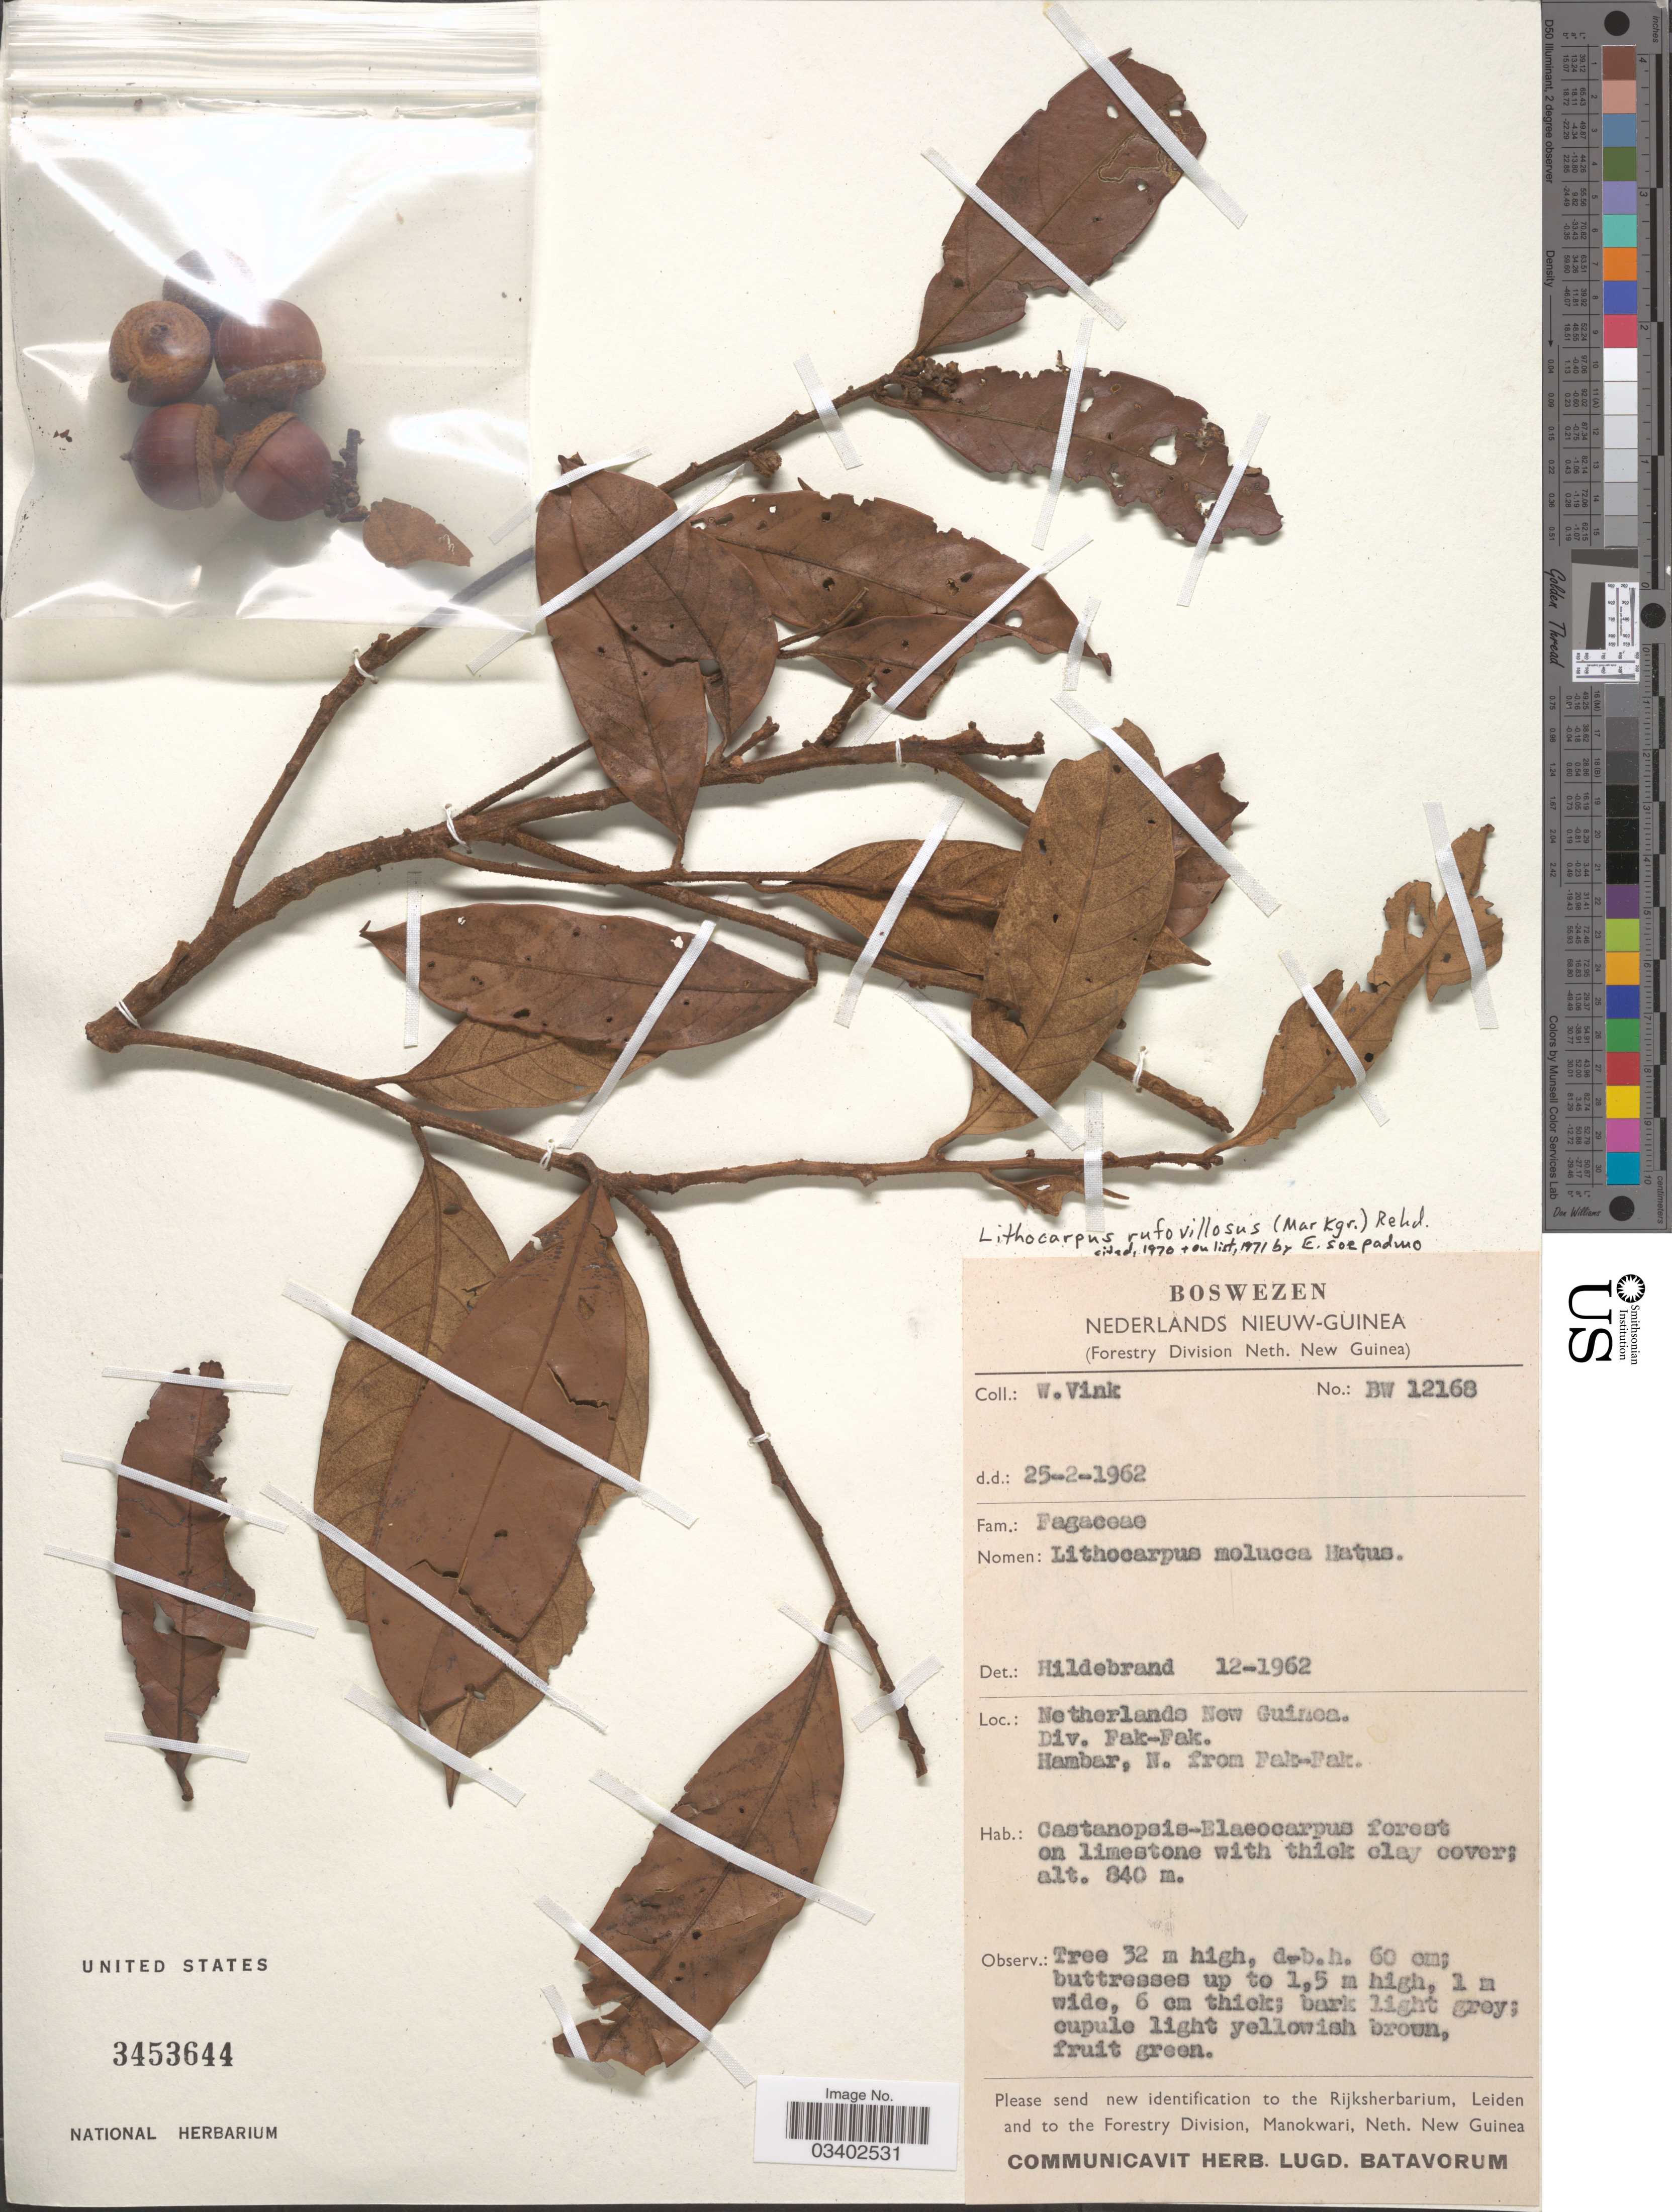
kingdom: Plantae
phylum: Tracheophyta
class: Magnoliopsida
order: Fagales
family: Fagaceae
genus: Lithocarpus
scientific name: Lithocarpus rufovillosus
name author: (Markgr.) Rehder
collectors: W. Vink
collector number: BW12168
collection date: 1962-02-25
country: Indonesia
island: New Guinea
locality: Netherlands New Guinea. Div. Fak-Fak. Hambar, N. from Fak-Fak.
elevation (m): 840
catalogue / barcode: US 3453644